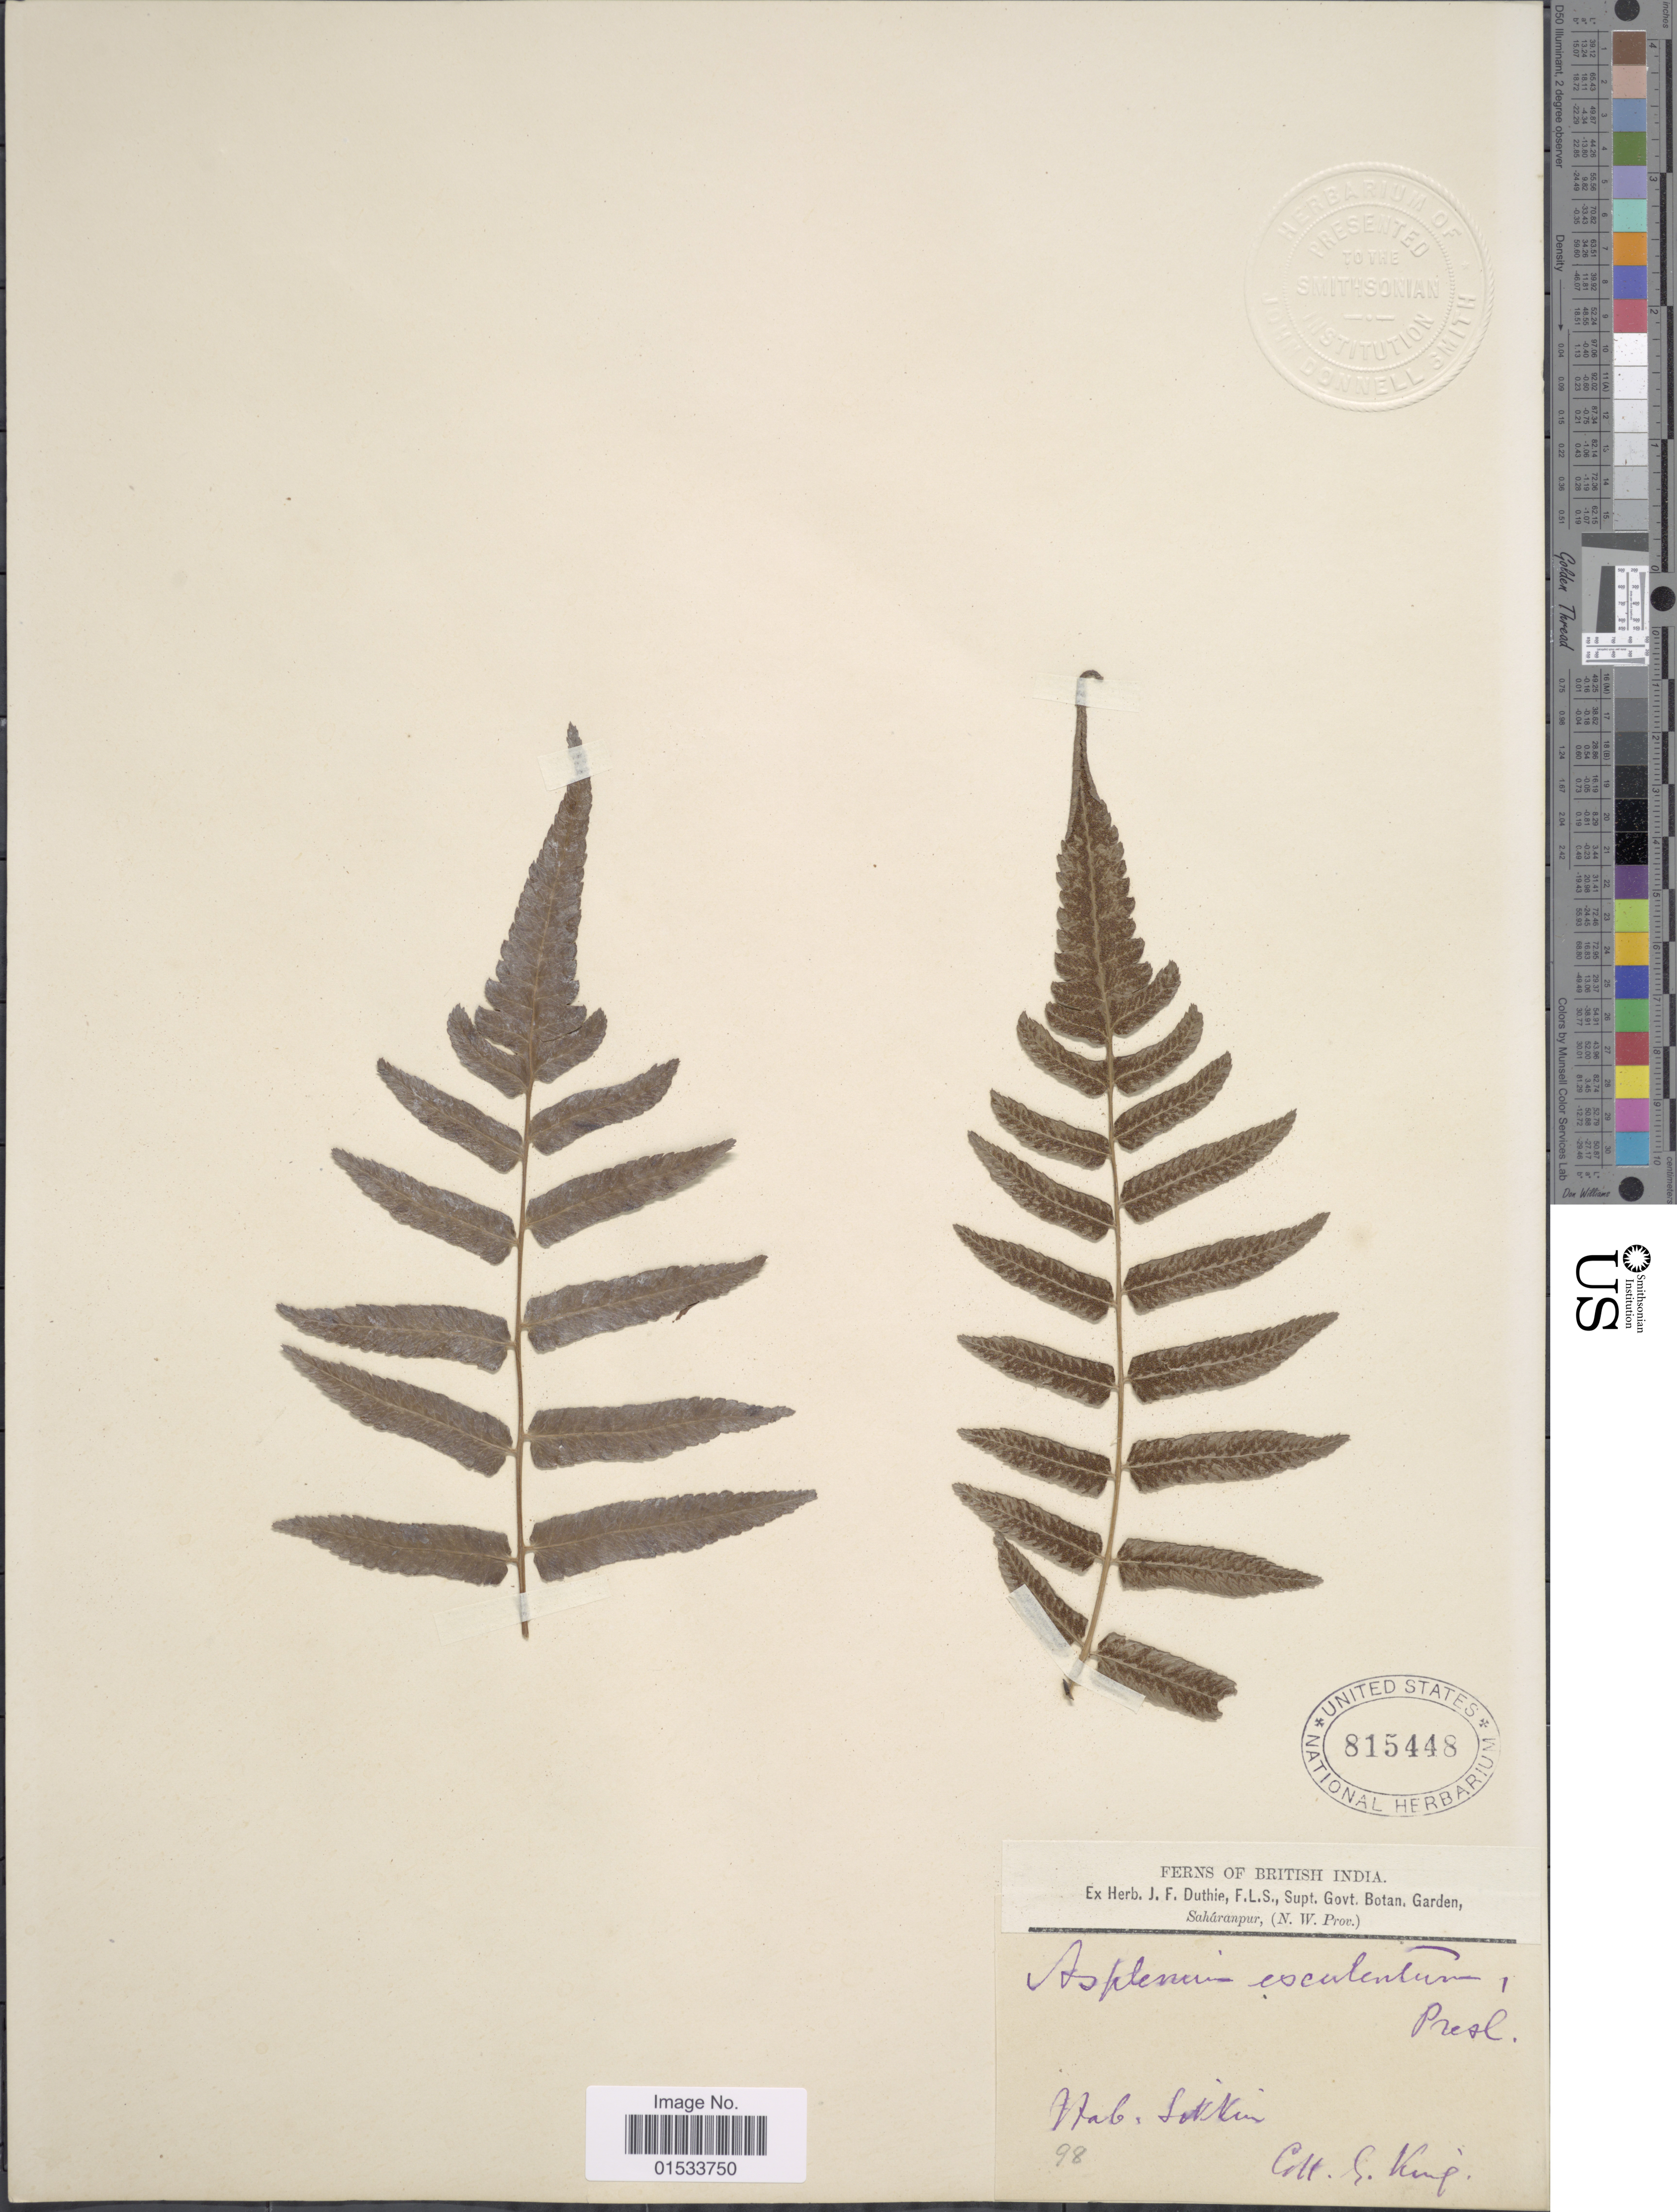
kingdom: Plantae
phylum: Tracheophyta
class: Polypodiopsida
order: Polypodiales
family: Athyriaceae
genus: Diplazium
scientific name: Diplazium esculentum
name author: (Retz.) Sw.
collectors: S. King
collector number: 98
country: India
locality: British India, Sikkim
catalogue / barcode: US 815448